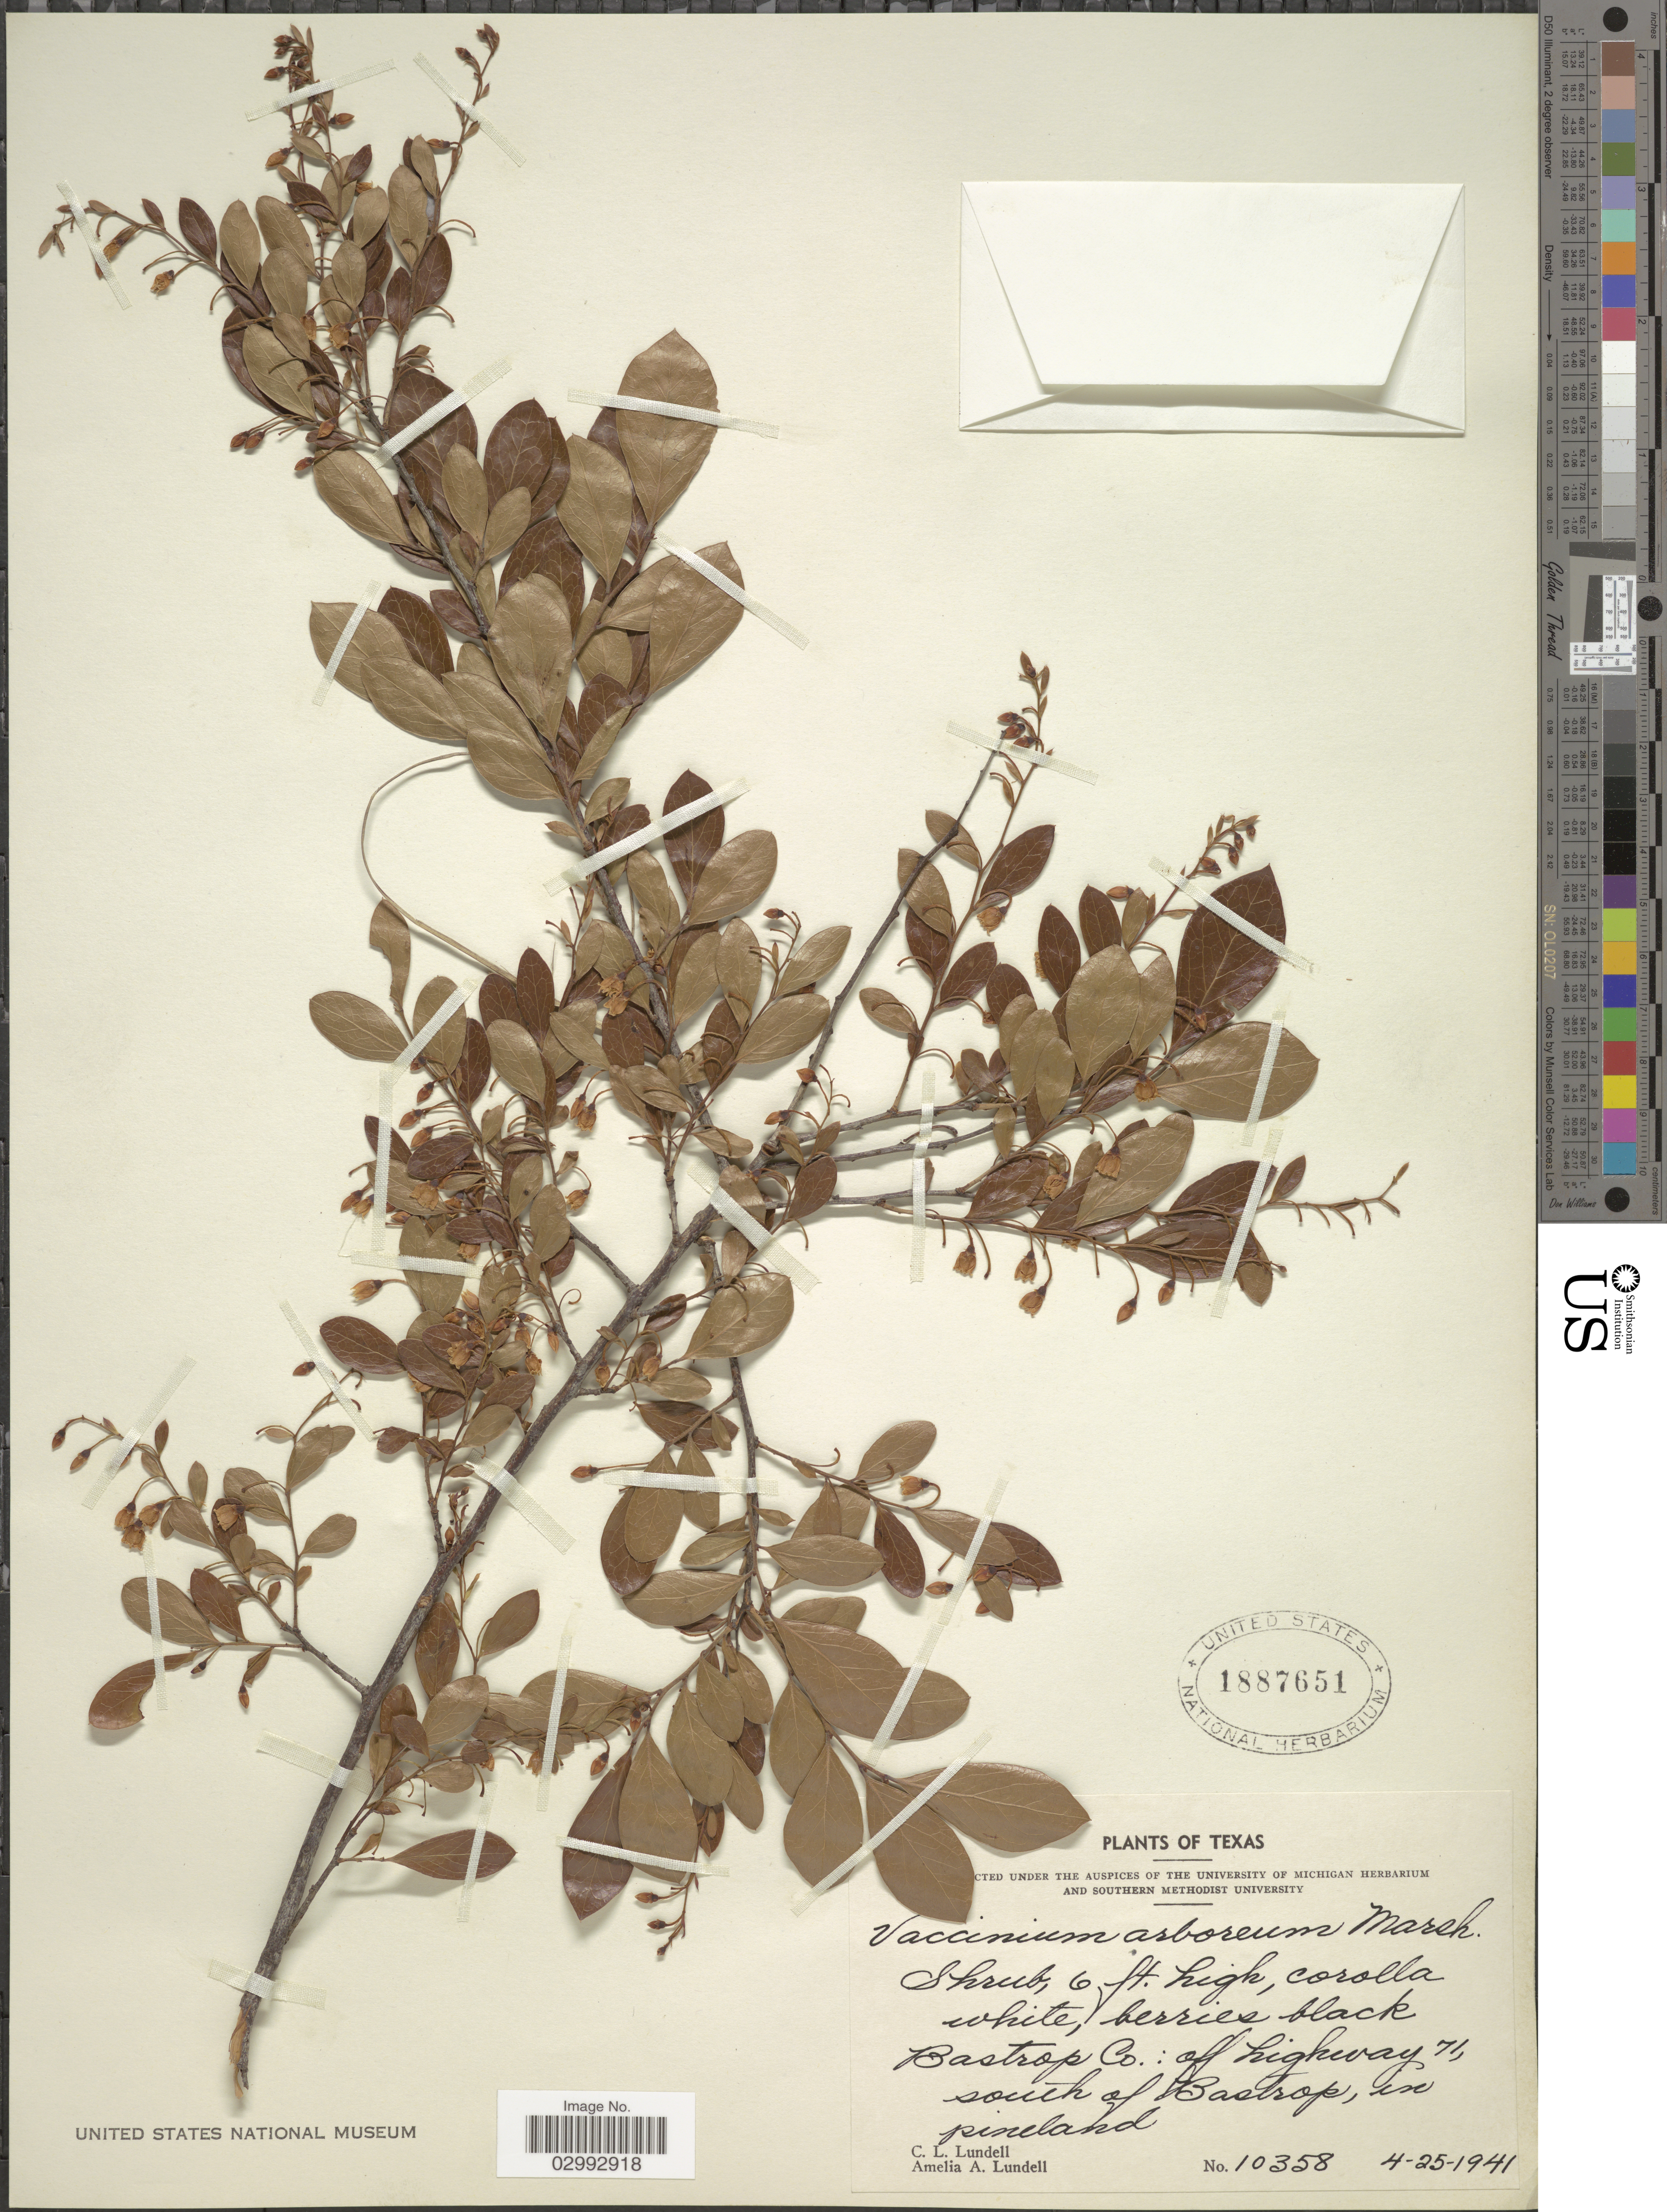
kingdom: Plantae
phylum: Tracheophyta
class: Magnoliopsida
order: Ericales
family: Ericaceae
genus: Batodendron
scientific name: Batodendron arboreum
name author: Nutt.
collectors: C. L. Lundell & A. A. Lundell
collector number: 10358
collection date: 1941-04-25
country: United States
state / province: Texas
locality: Bastrop Co.: off highway 71, south of Bastrop, in pineland.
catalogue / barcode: US 1887651